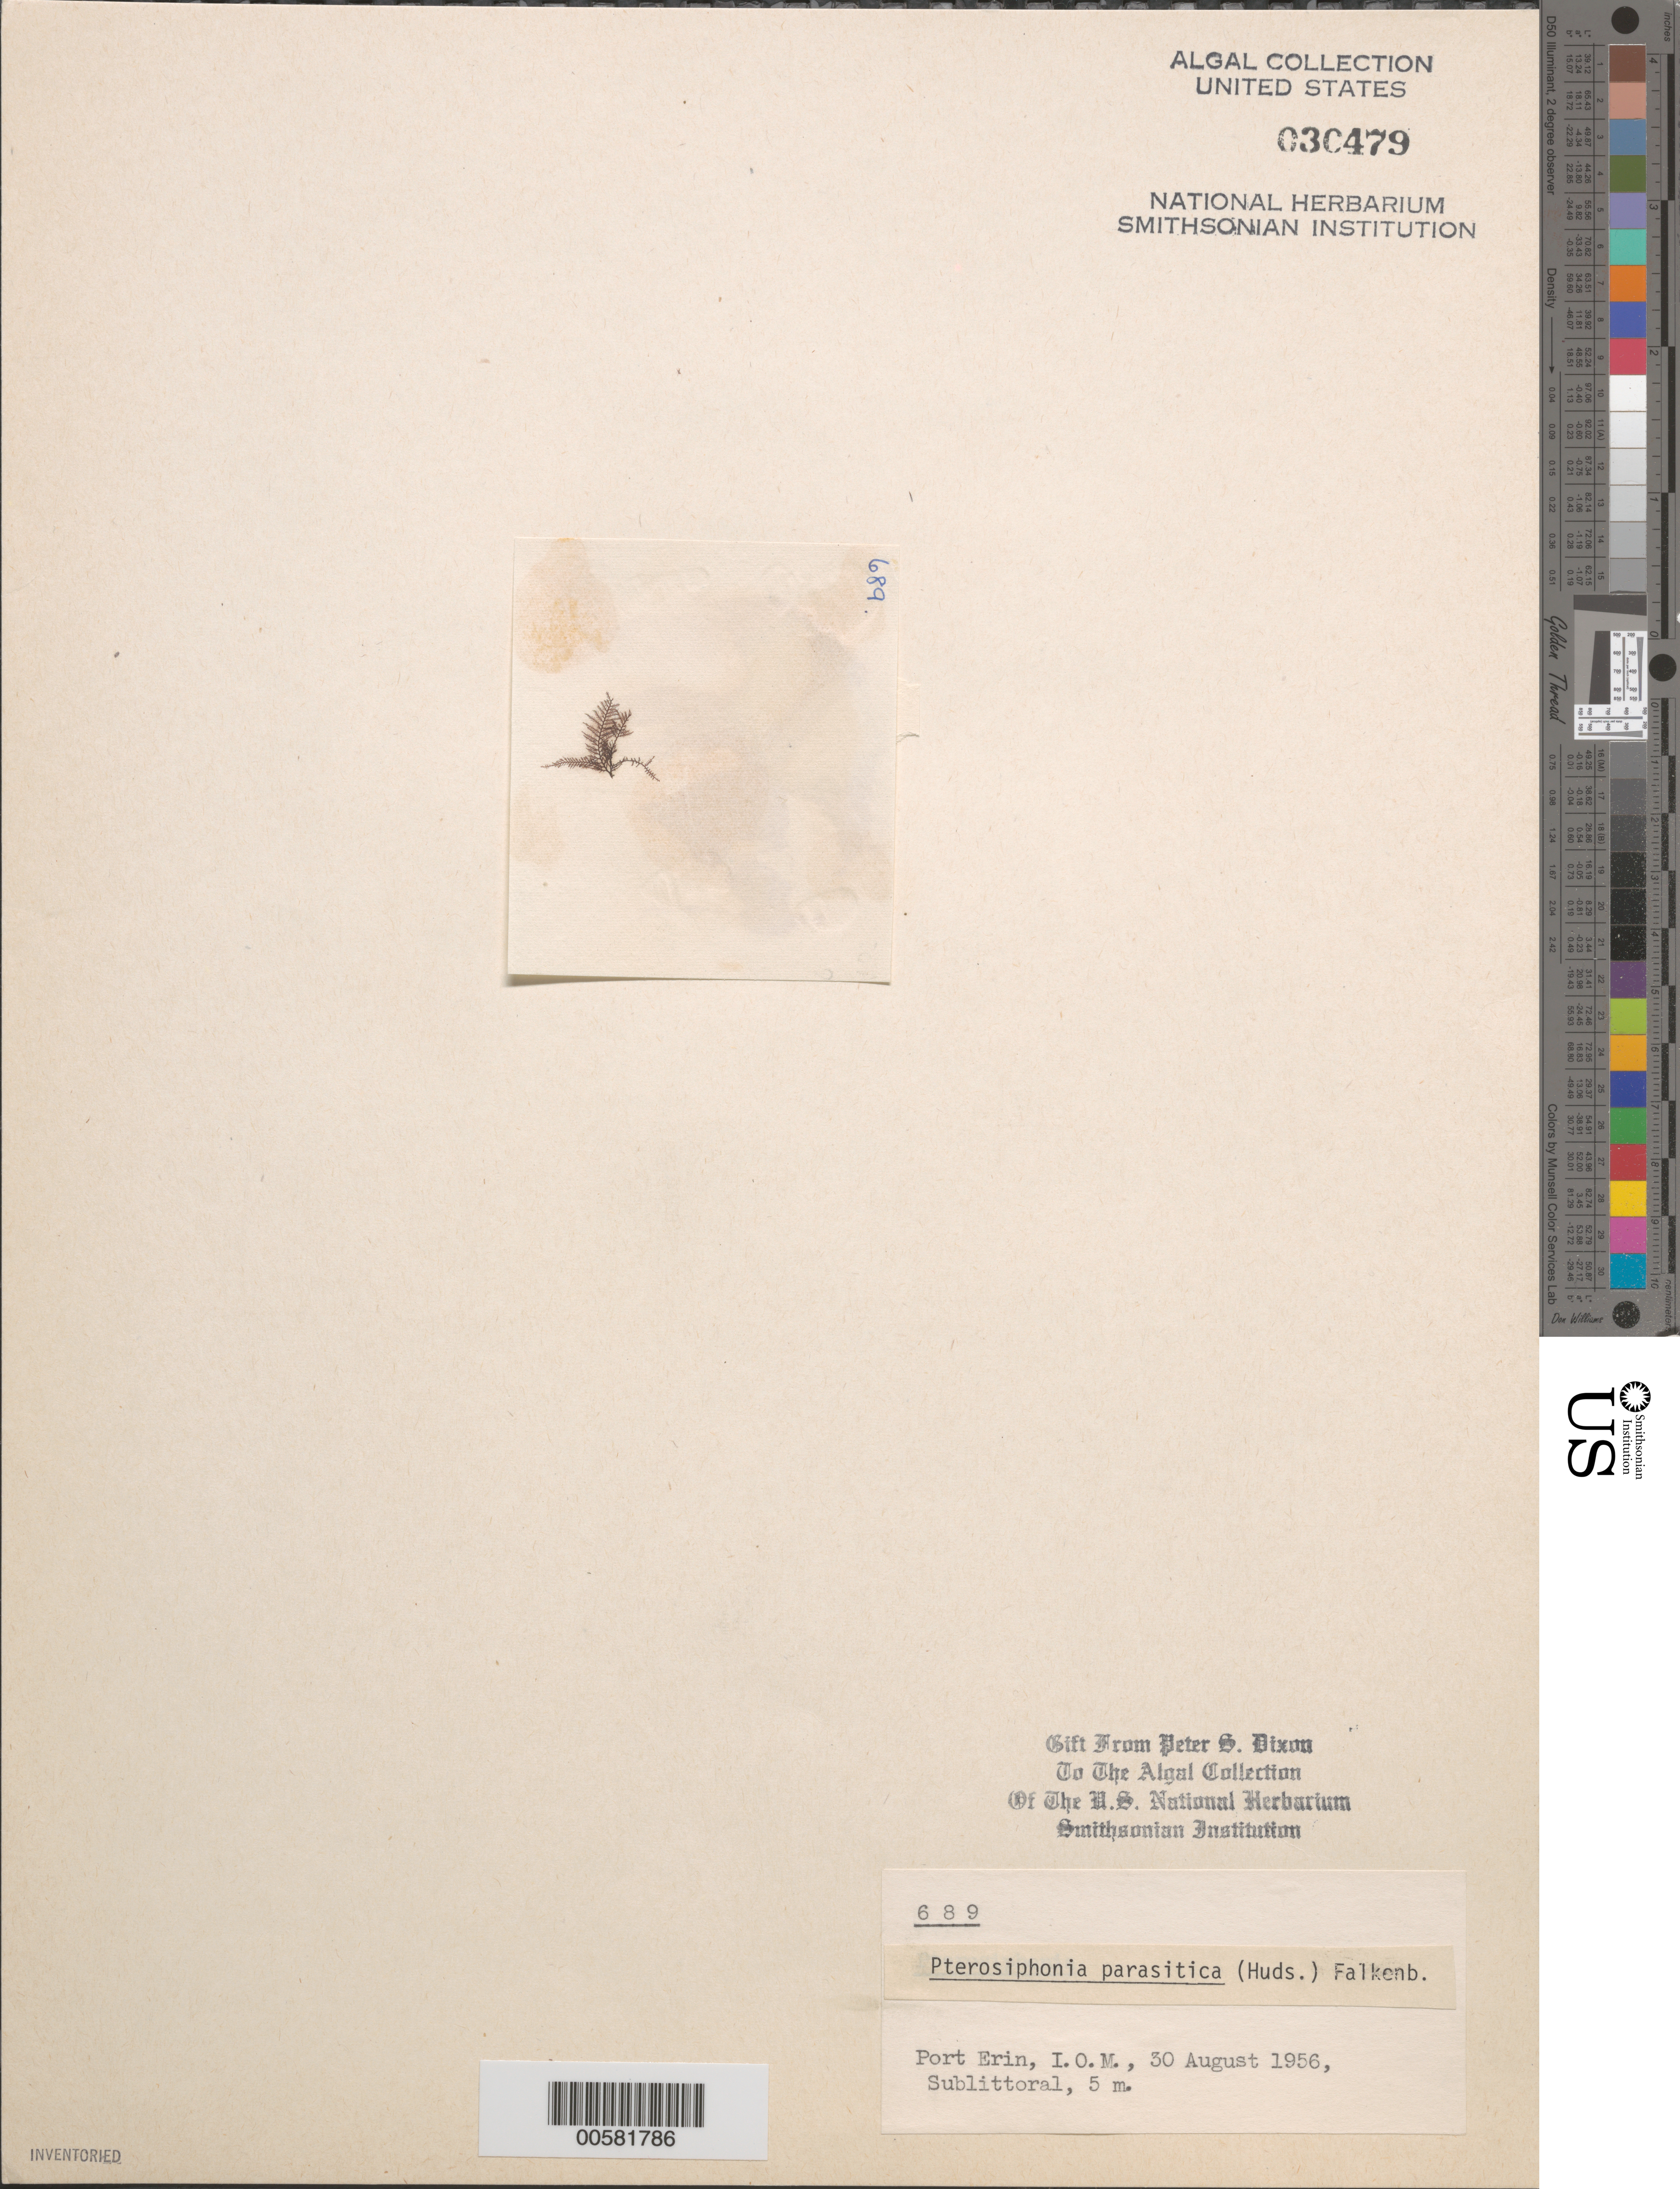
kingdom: Plantae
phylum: Rhodophyta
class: Florideophyceae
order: Ceramiales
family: Rhodomelaceae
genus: Deltalsia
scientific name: Deltalsia parasitica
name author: (Hudson) Diaz-Tapia & Rodríguez-Buján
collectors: P. S. Dixon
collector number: PSD 689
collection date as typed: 30 Aug 1956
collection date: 1956-08-30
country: United Kingdom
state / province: England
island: Isle of Man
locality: Port Erin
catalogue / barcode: US 30479